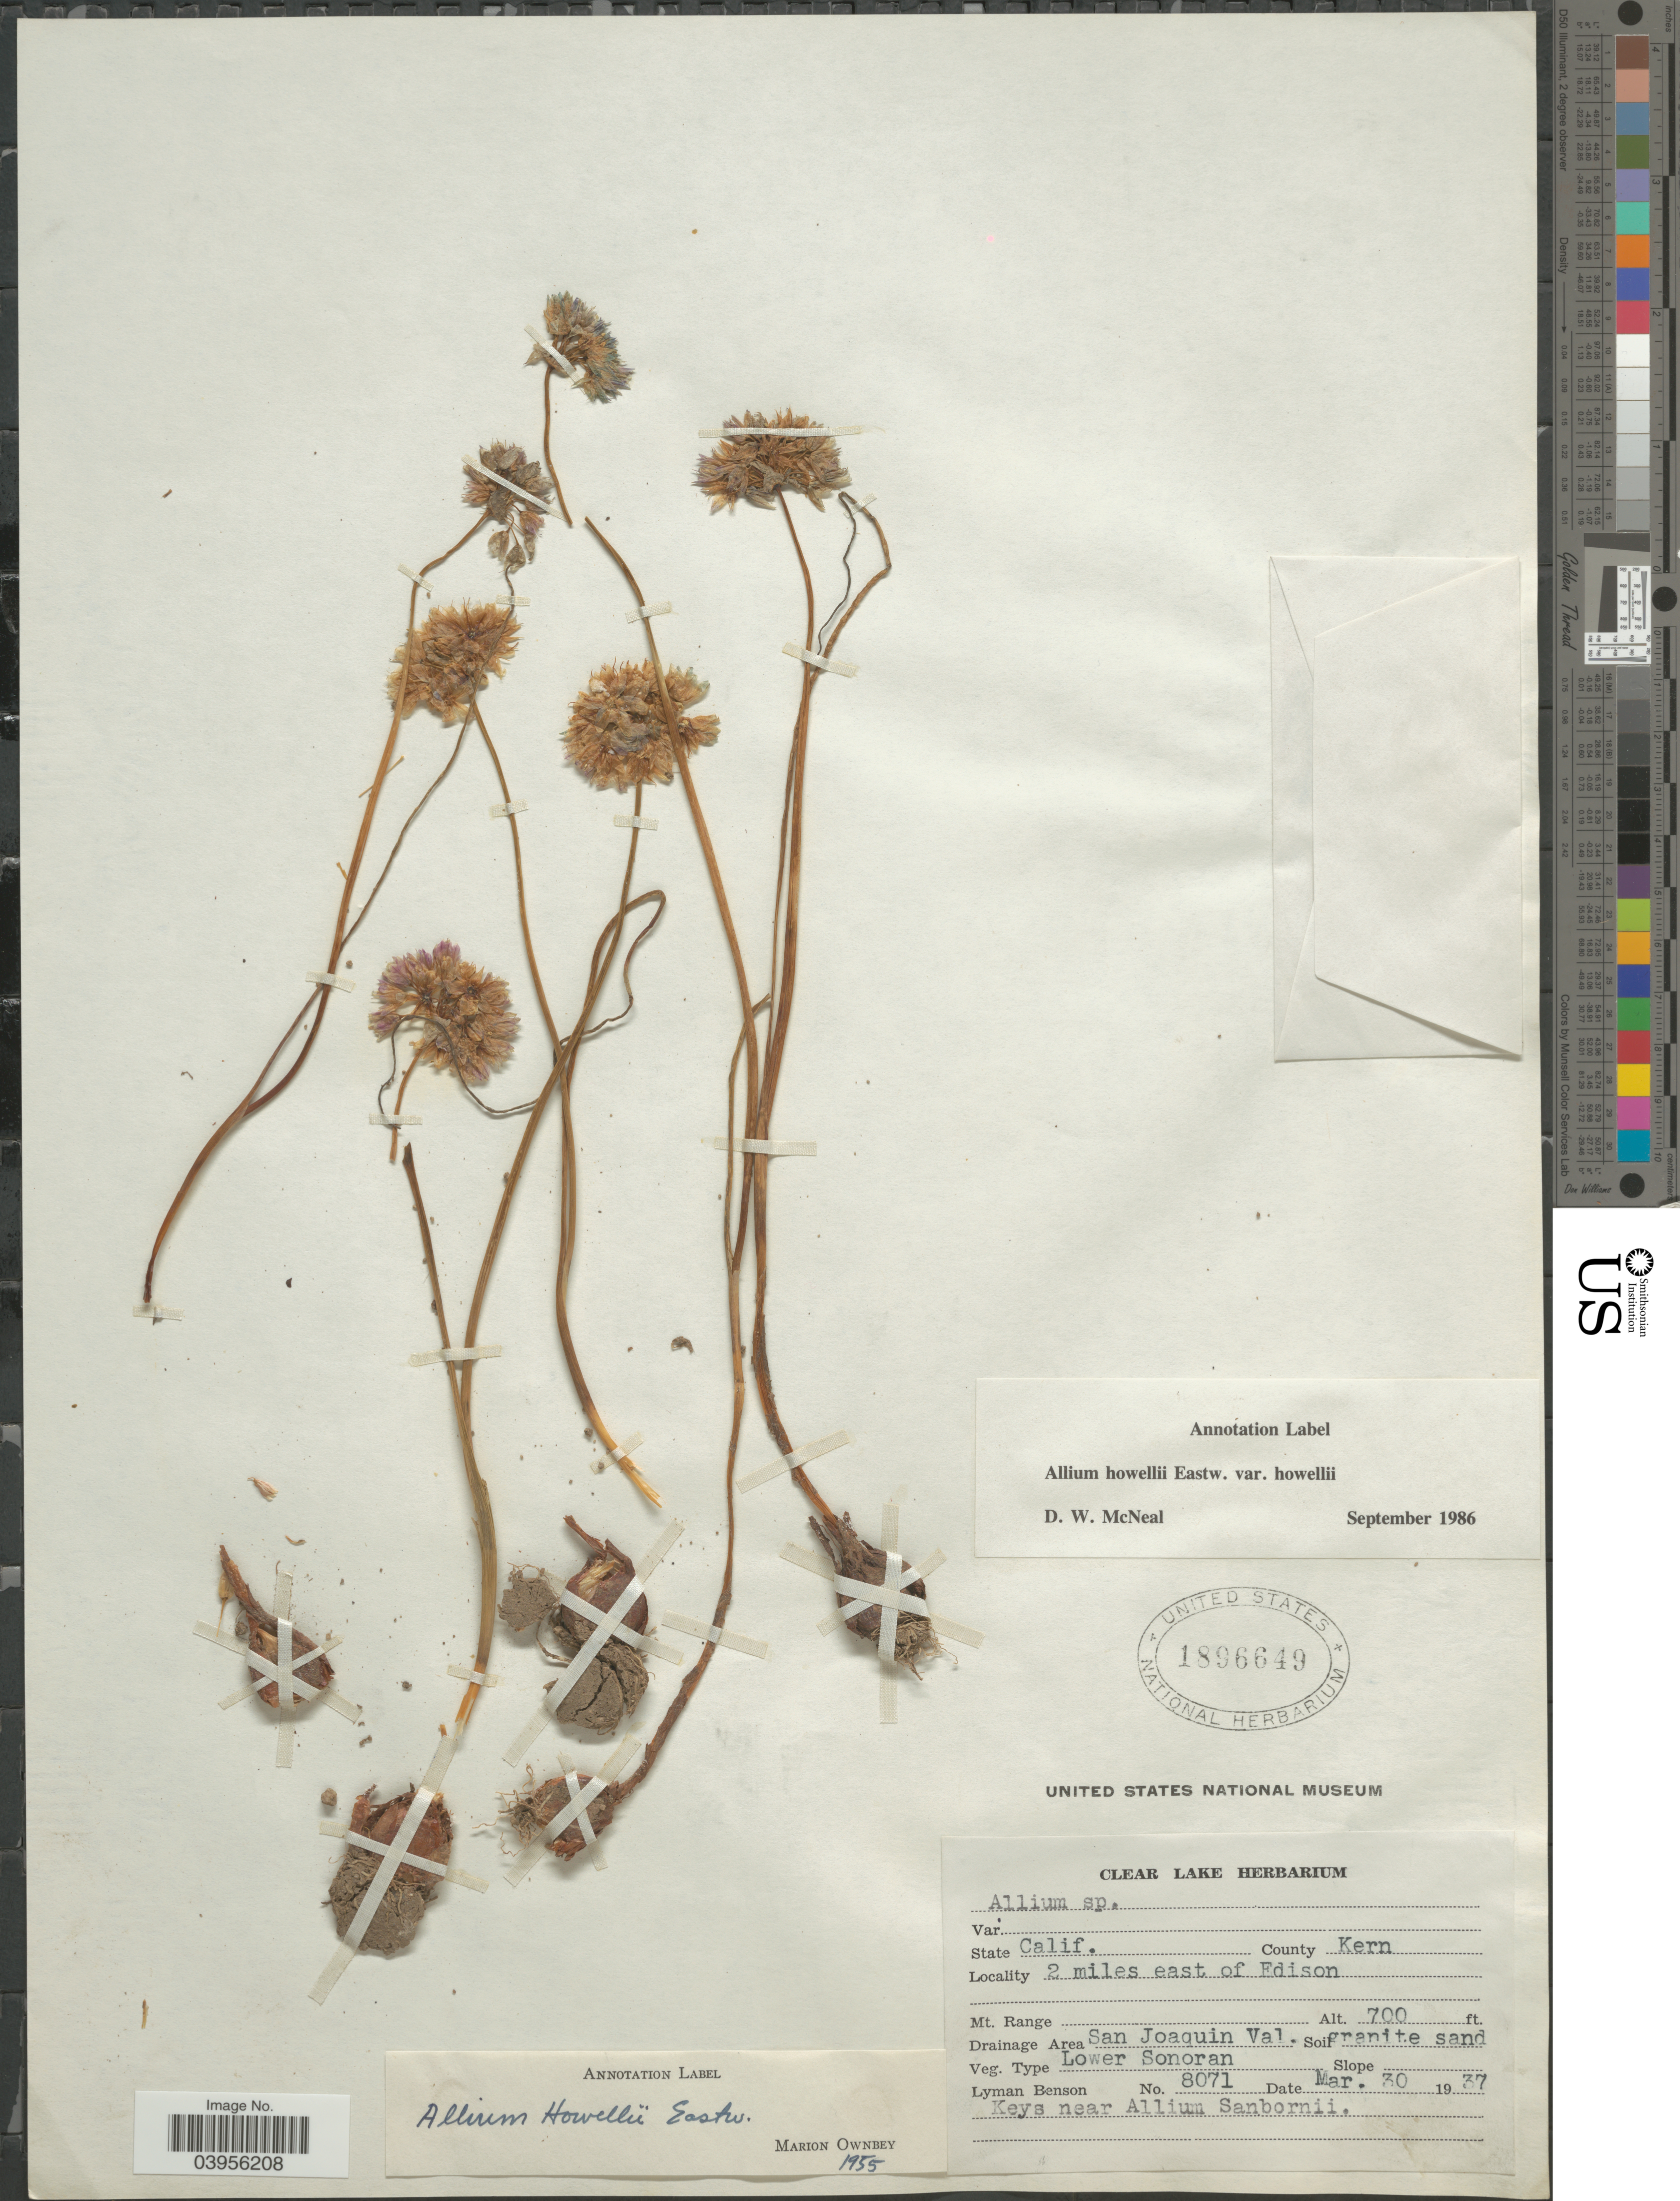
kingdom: Plantae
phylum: Tracheophyta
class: Liliopsida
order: Asparagales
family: Amaryllidaceae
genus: Allium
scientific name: Allium howellii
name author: Eastw.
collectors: L. D. Benson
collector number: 8071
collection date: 1937-03-30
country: United States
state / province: California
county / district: Kern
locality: County Kern. 2 miles east of Edison. Drainage Area San Joaquin Val. Veg. Type Lower Sonoran.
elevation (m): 213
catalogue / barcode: US 1896649